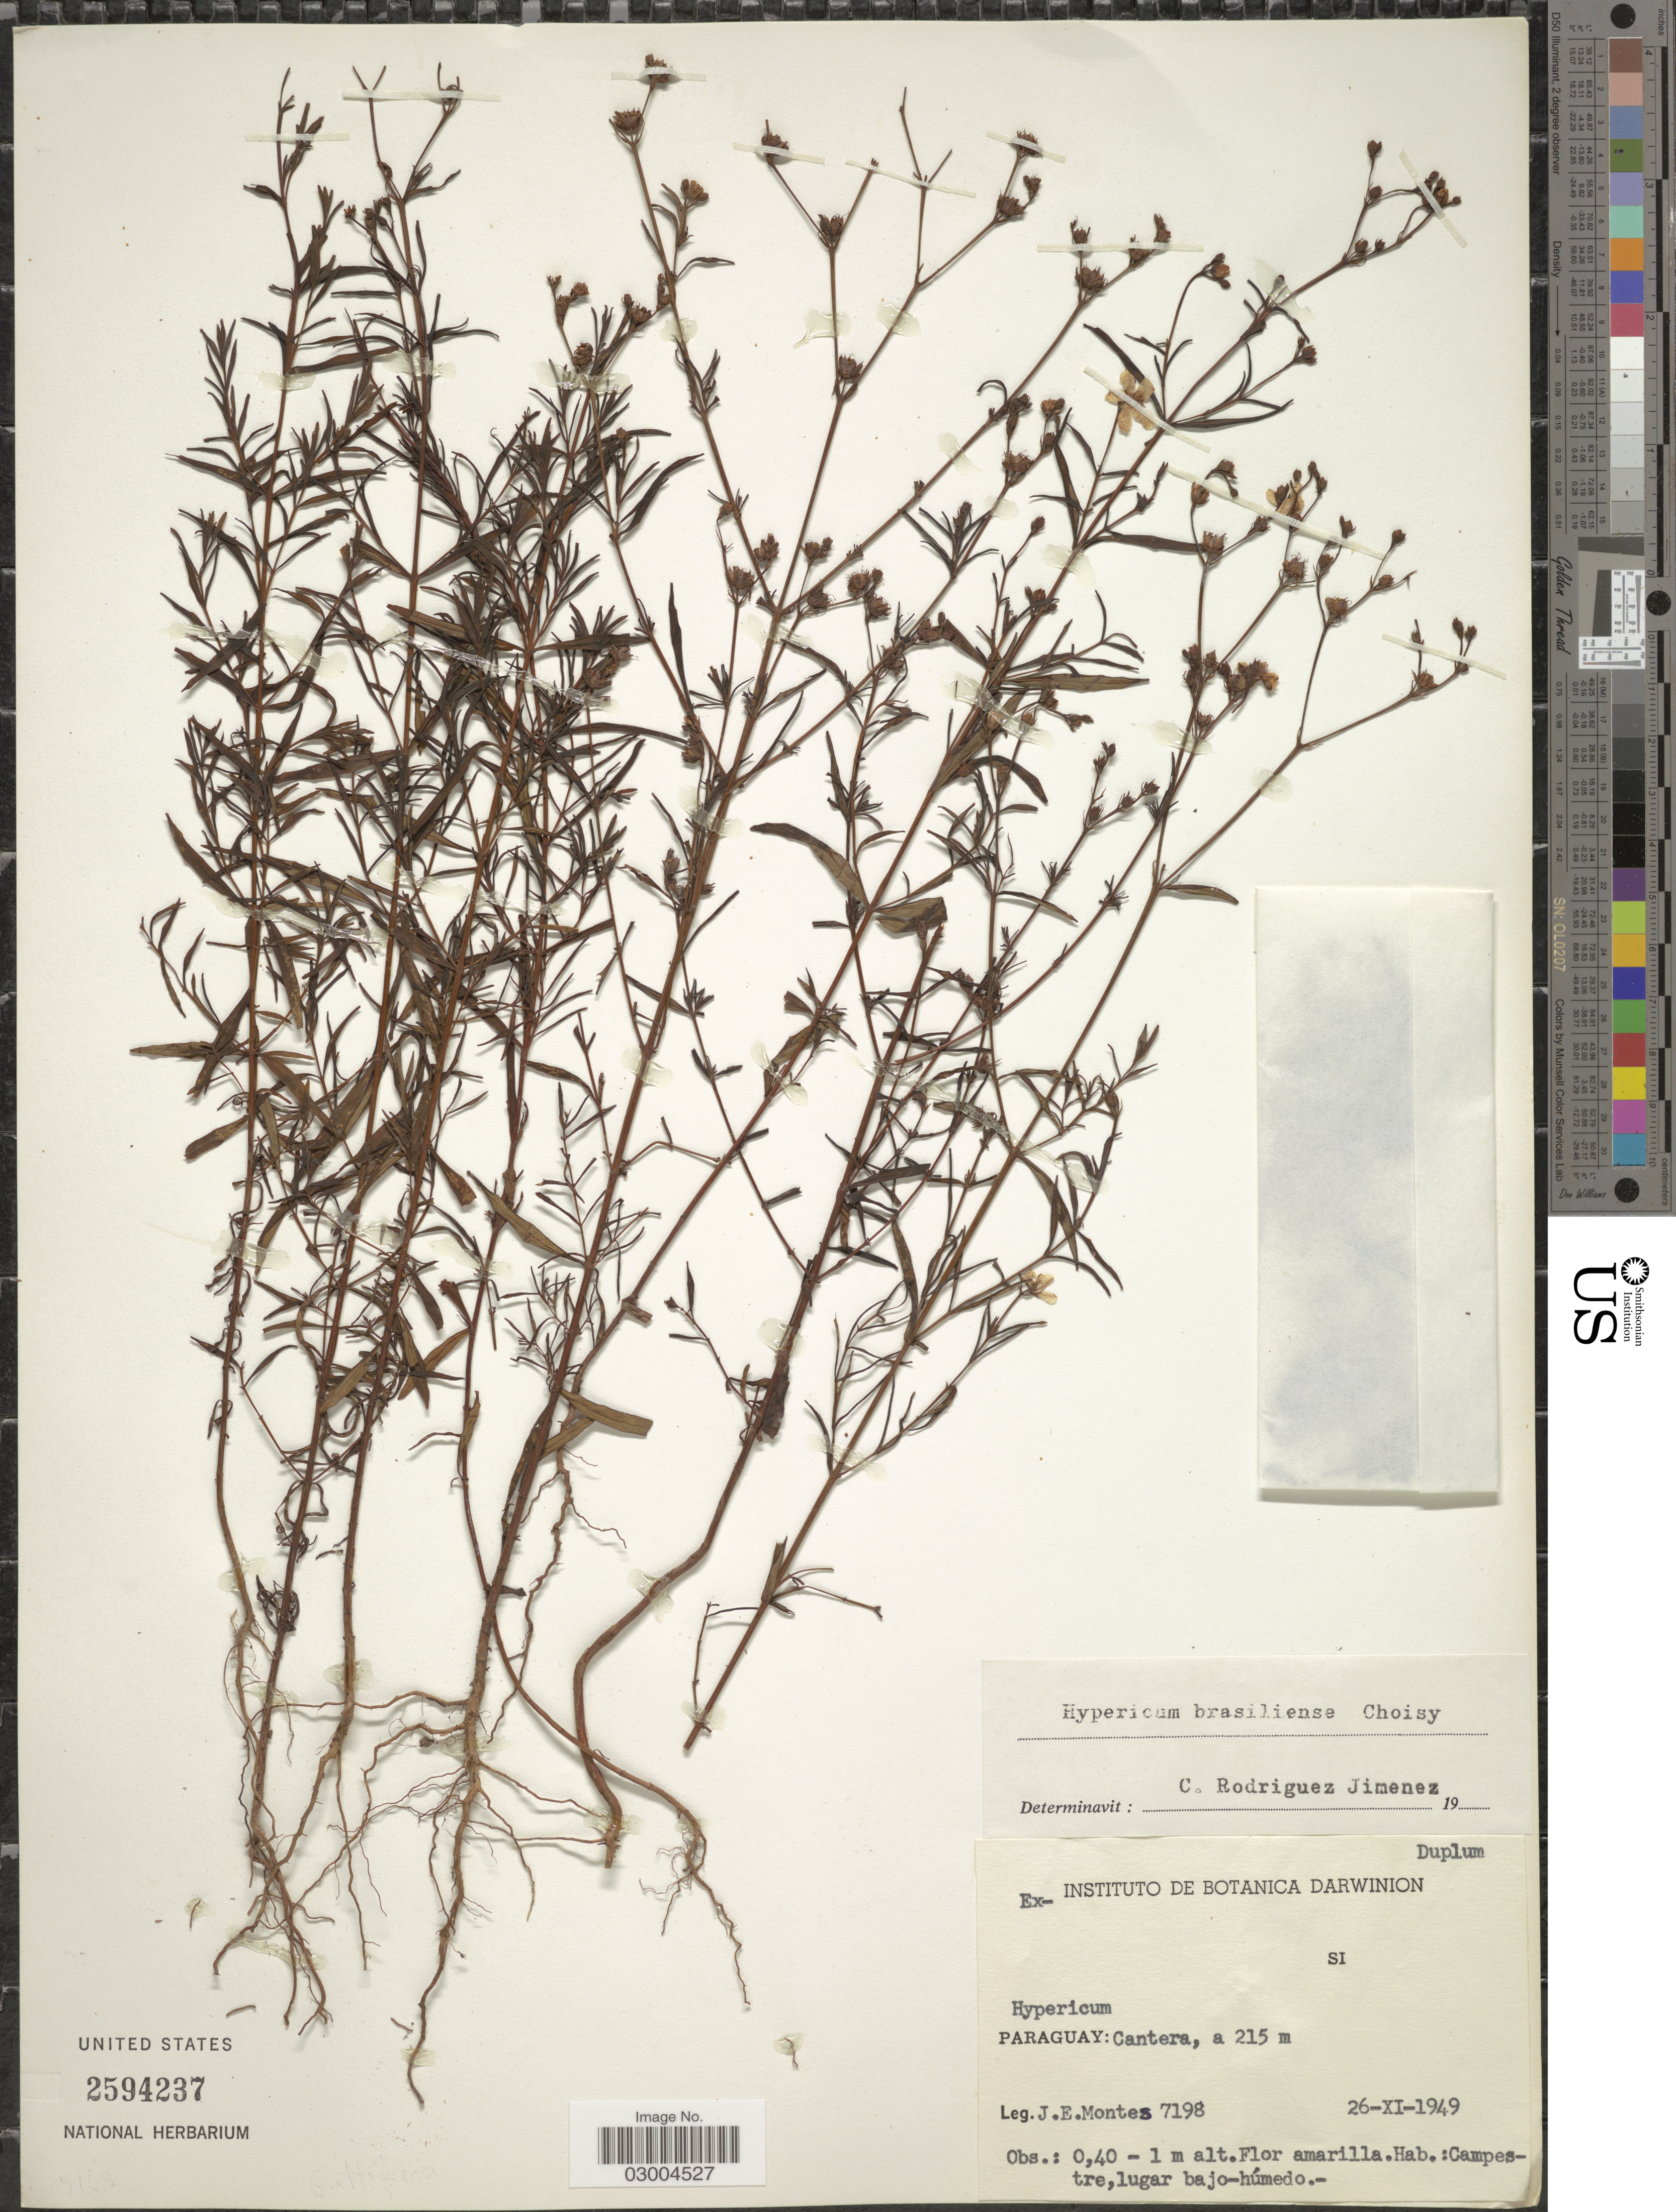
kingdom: Plantae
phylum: Tracheophyta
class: Magnoliopsida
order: Malpighiales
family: Hypericaceae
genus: Hypericum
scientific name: Hypericum brasiliense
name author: Choisy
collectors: J. E. Montes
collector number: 7198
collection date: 1949-11-26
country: Paraguay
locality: Cantera.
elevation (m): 215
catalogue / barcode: US 2594237